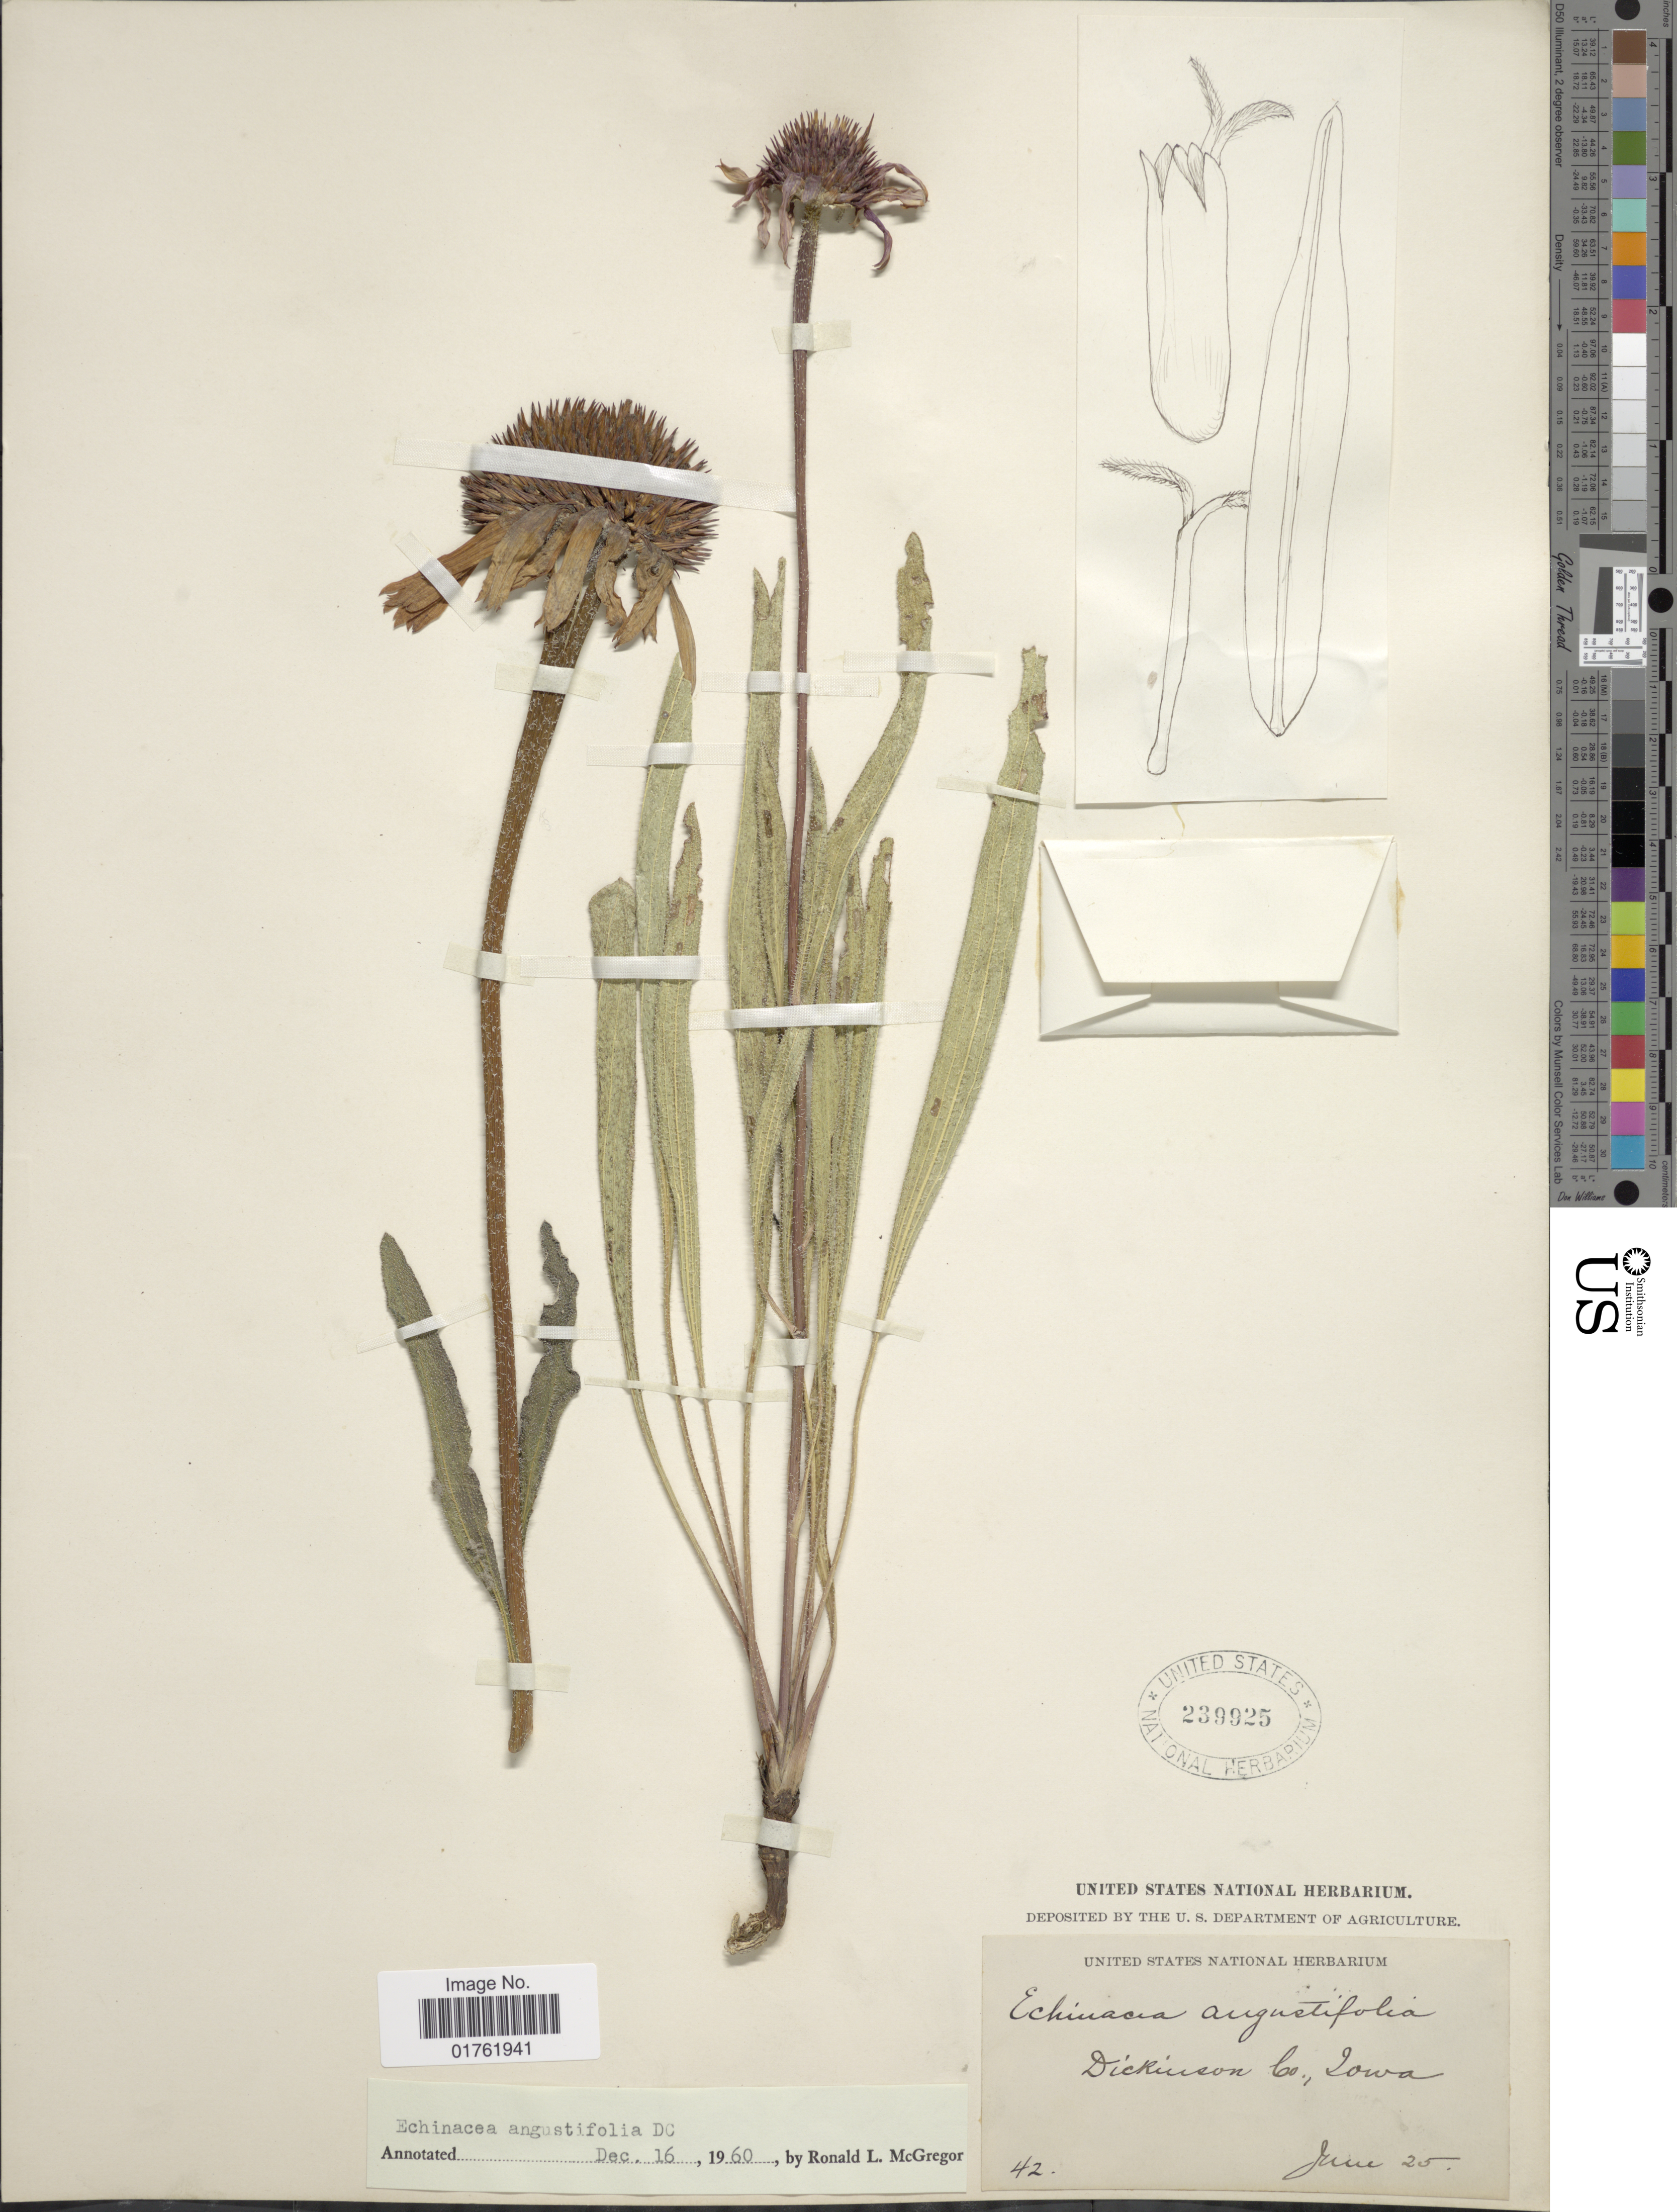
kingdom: Plantae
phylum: Tracheophyta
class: Magnoliopsida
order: Asterales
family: Asteraceae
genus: Echinacea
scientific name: Echinacea angustifolia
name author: DC.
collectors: U.S. National Herbarium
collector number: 42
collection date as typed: Transcribed d/m/y: /6/25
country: United States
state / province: Iowa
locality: Dickinson River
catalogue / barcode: US 239925